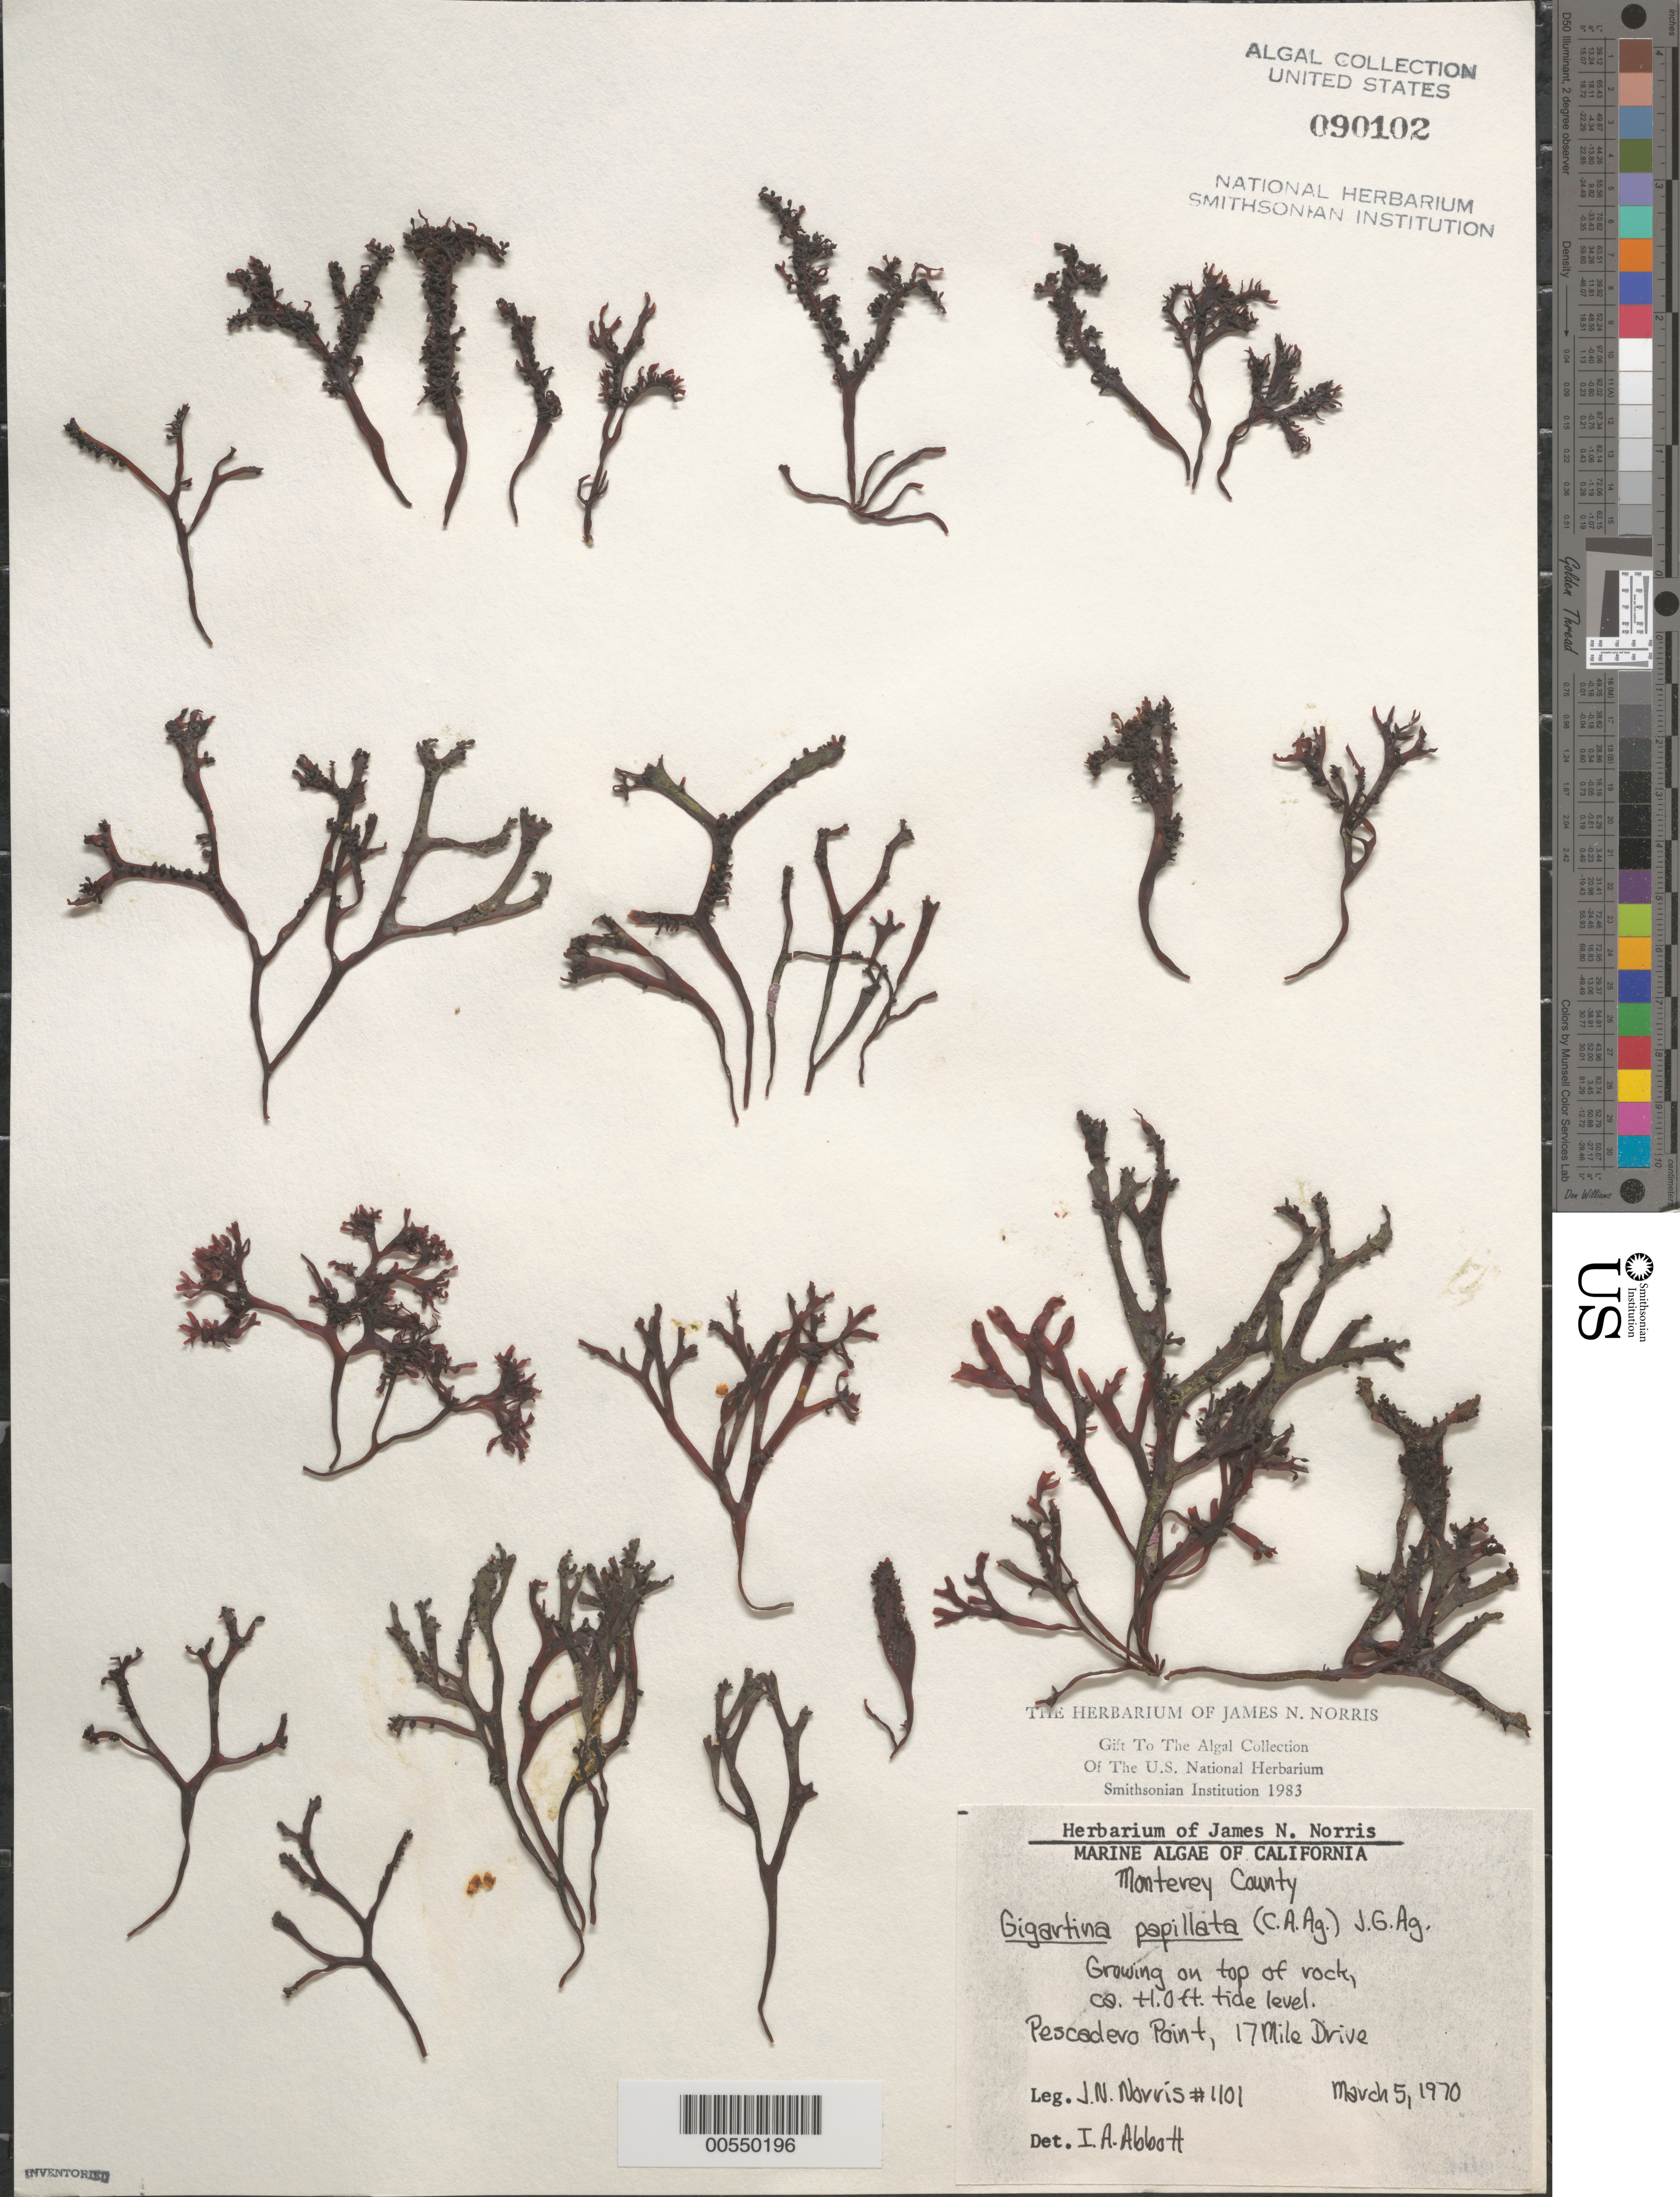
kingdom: Plantae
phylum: Rhodophyta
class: Florideophyceae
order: Gigartinales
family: Phyllophoraceae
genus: Mastocarpus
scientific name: Mastocarpus papillatus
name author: (C. Agardh) Kütz.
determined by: Algae name updating Project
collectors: J. N. Norris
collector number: JN-1101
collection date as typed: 05 Mar 1970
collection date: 1970-03-05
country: United States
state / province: California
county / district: Monterey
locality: Pescadero Point, 17 Mile Drive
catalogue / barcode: US 90102